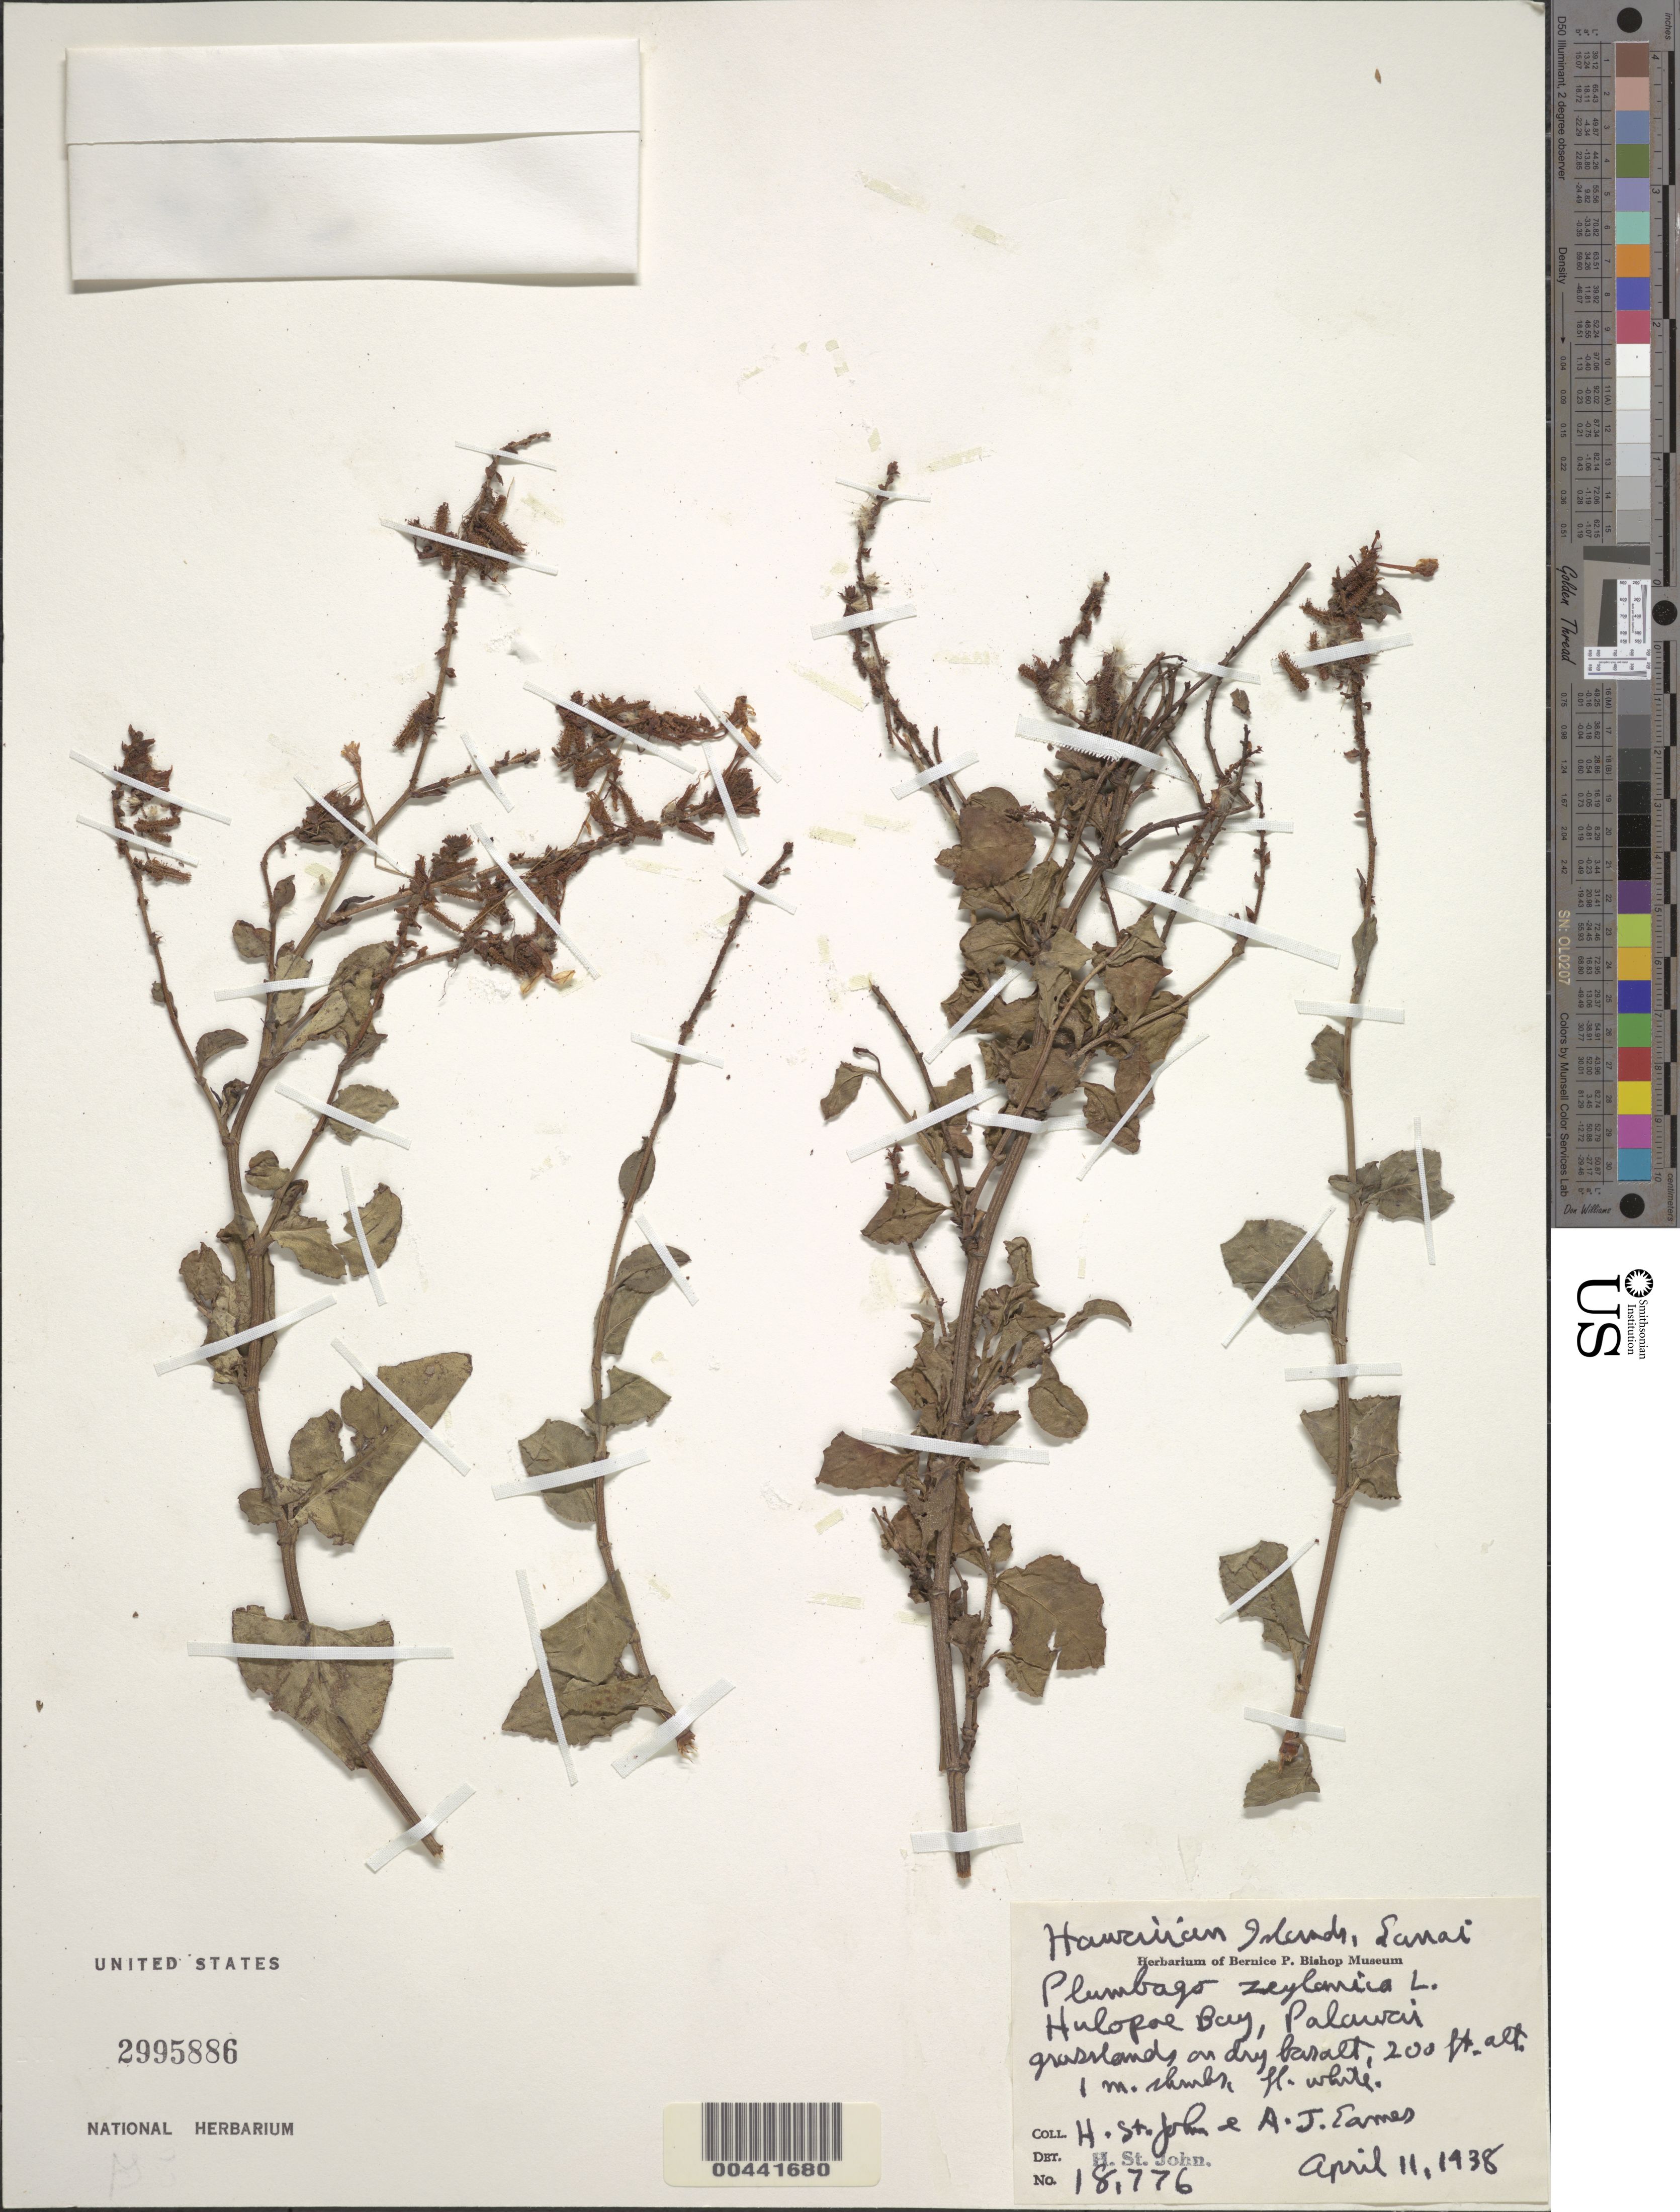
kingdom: Plantae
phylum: Tracheophyta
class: Magnoliopsida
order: Caryophyllales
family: Plumbaginaceae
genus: Plumbago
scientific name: Plumbago zeylanica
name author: L.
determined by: St. John, H.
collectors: H. St. John & A. J. Eames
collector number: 18776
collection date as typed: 11 Apr 1938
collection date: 1938-04-11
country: United States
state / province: Hawaii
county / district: Maui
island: Lana'i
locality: Hulopoe Bay, Palawai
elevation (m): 61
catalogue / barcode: US 2995886